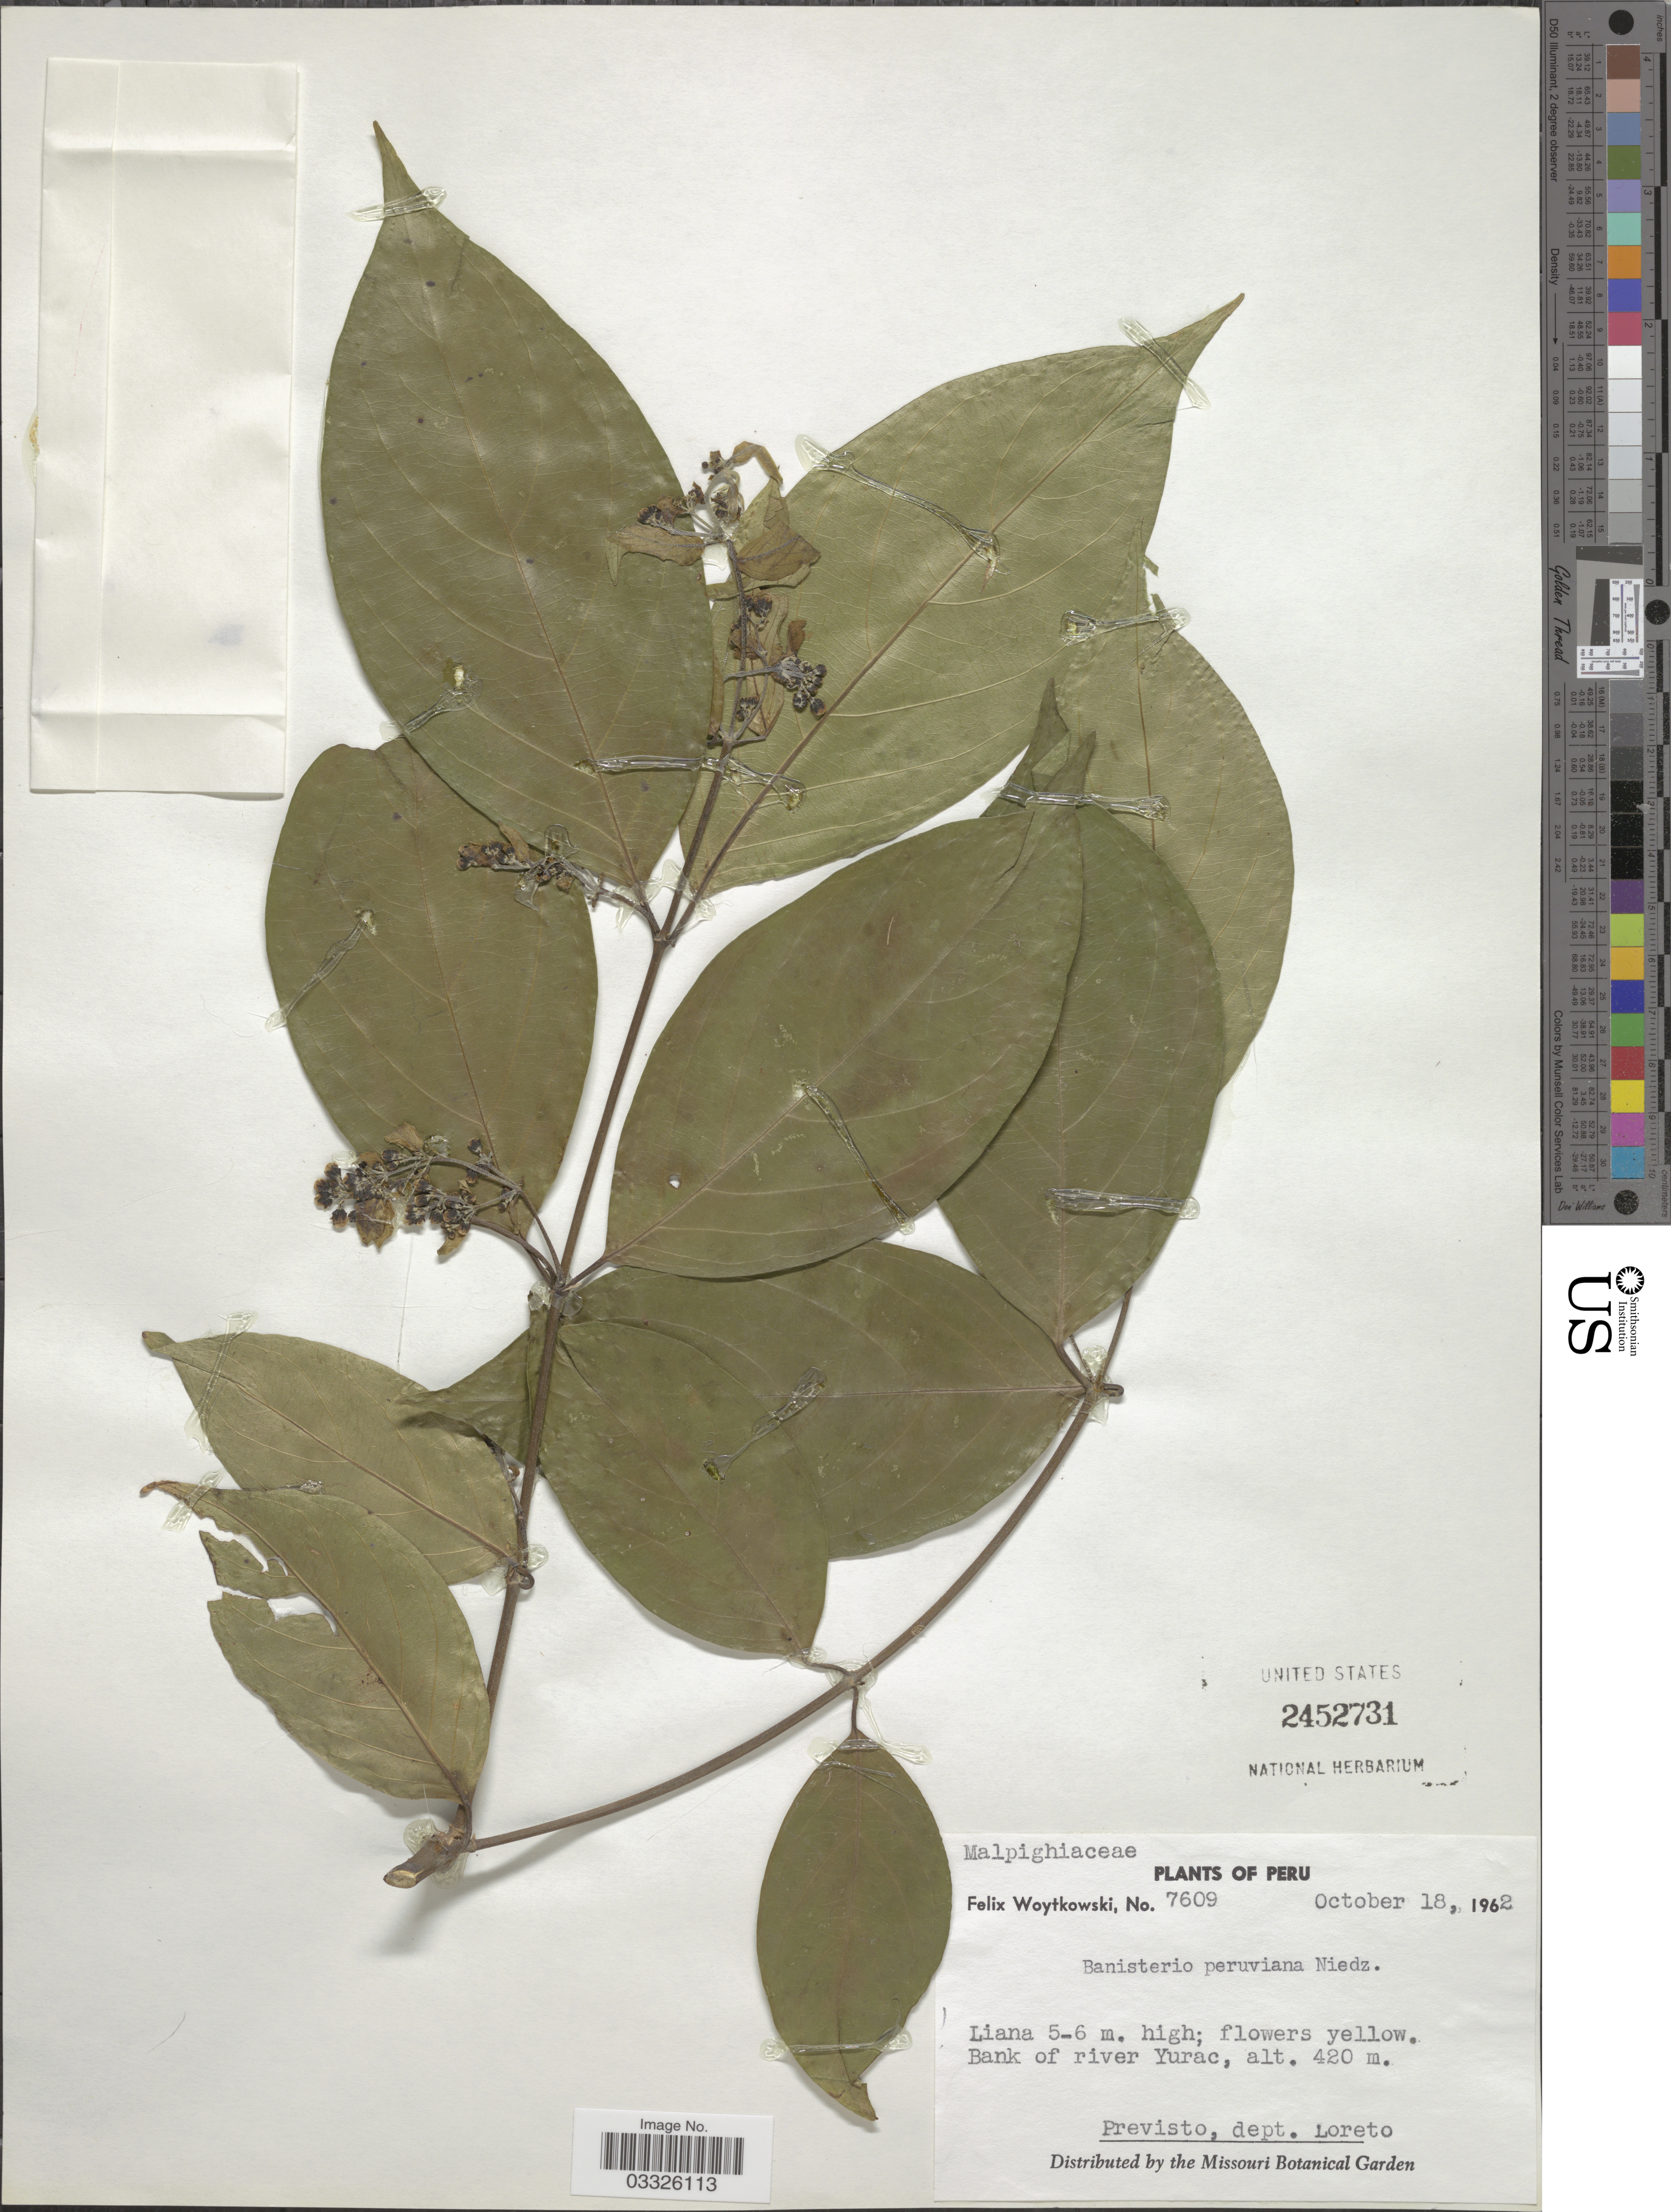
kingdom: Plantae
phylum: Tracheophyta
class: Magnoliopsida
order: Malpighiales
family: Malpighiaceae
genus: Heteropterys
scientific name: Heteropterys sp.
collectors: F. Woytkowski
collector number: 7609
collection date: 1962-10-18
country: Peru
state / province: Loreto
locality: Bank of river Yurac. Previsto, dept. Loreto.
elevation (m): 420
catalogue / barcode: US 2452731